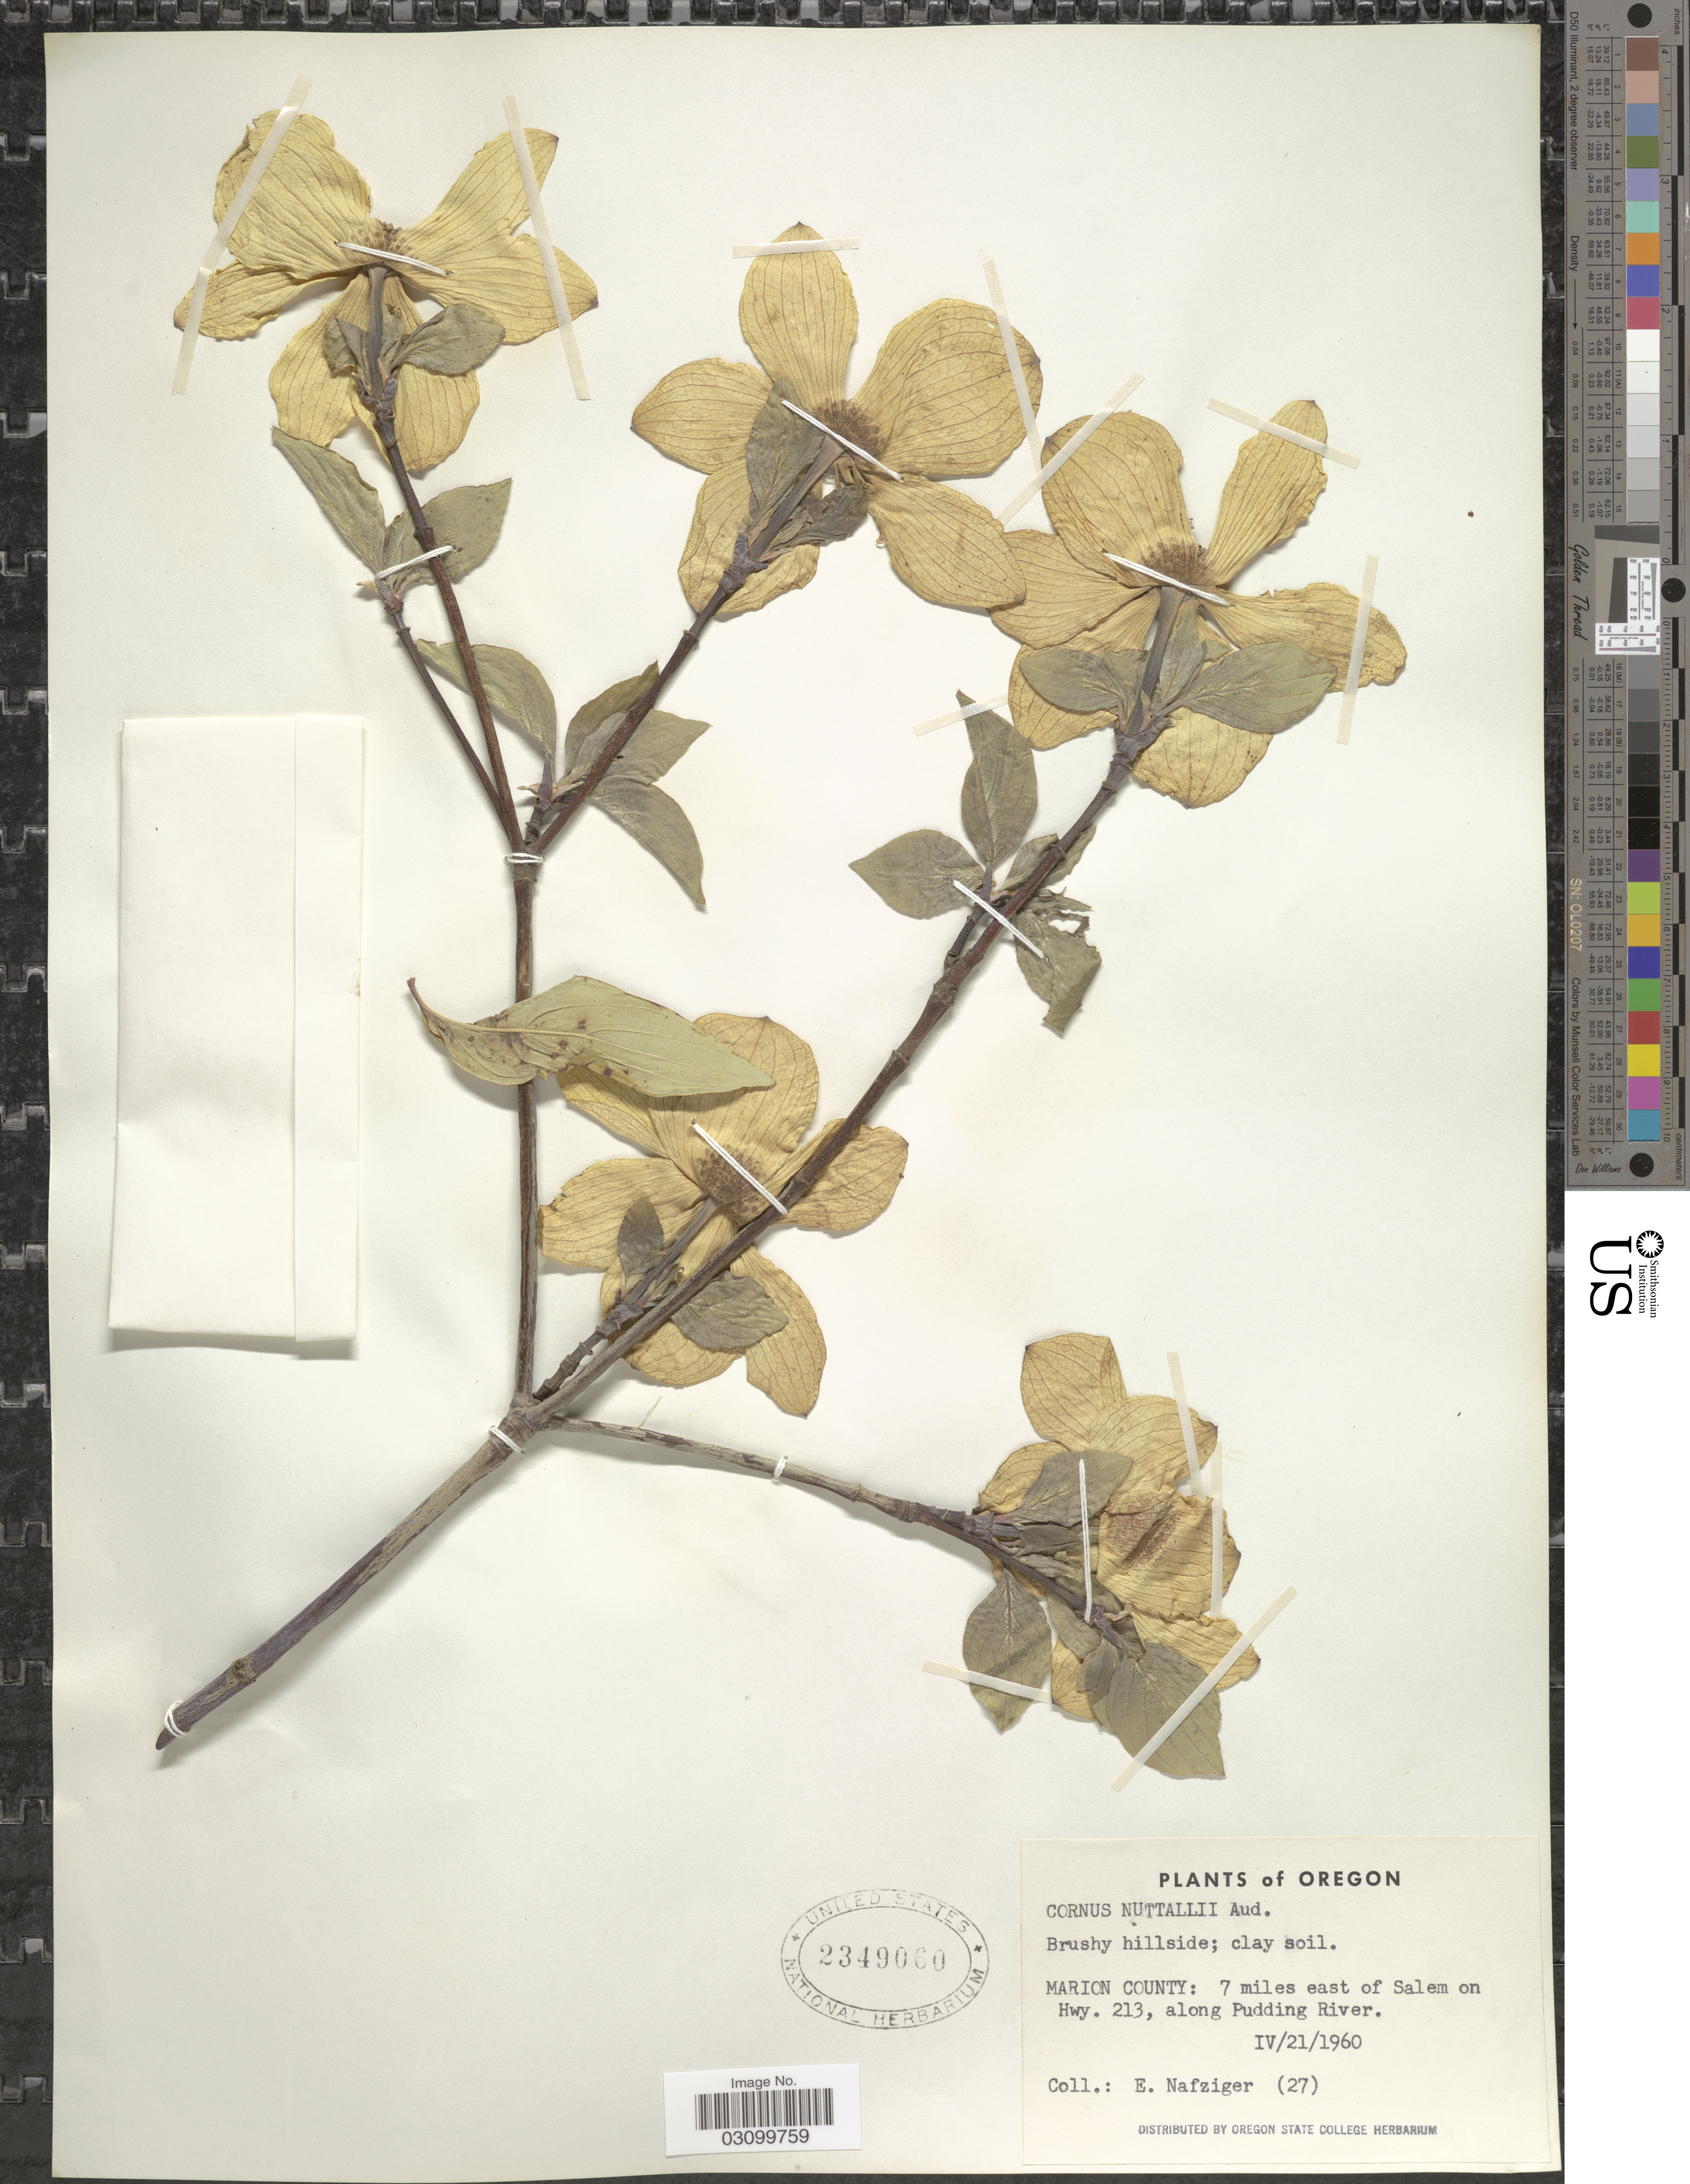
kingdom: Plantae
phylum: Tracheophyta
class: Magnoliopsida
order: Cornales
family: Cornaceae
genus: Cornus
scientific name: Cornus nuttallii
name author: Audubon ex Torr. & A. Gray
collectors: E. Nafziger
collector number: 27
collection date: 1960-04-21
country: United States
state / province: Oregon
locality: Marion County: 7 miles east of Salem on Hwy. 213, along Pudding River.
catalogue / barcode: US 2349060